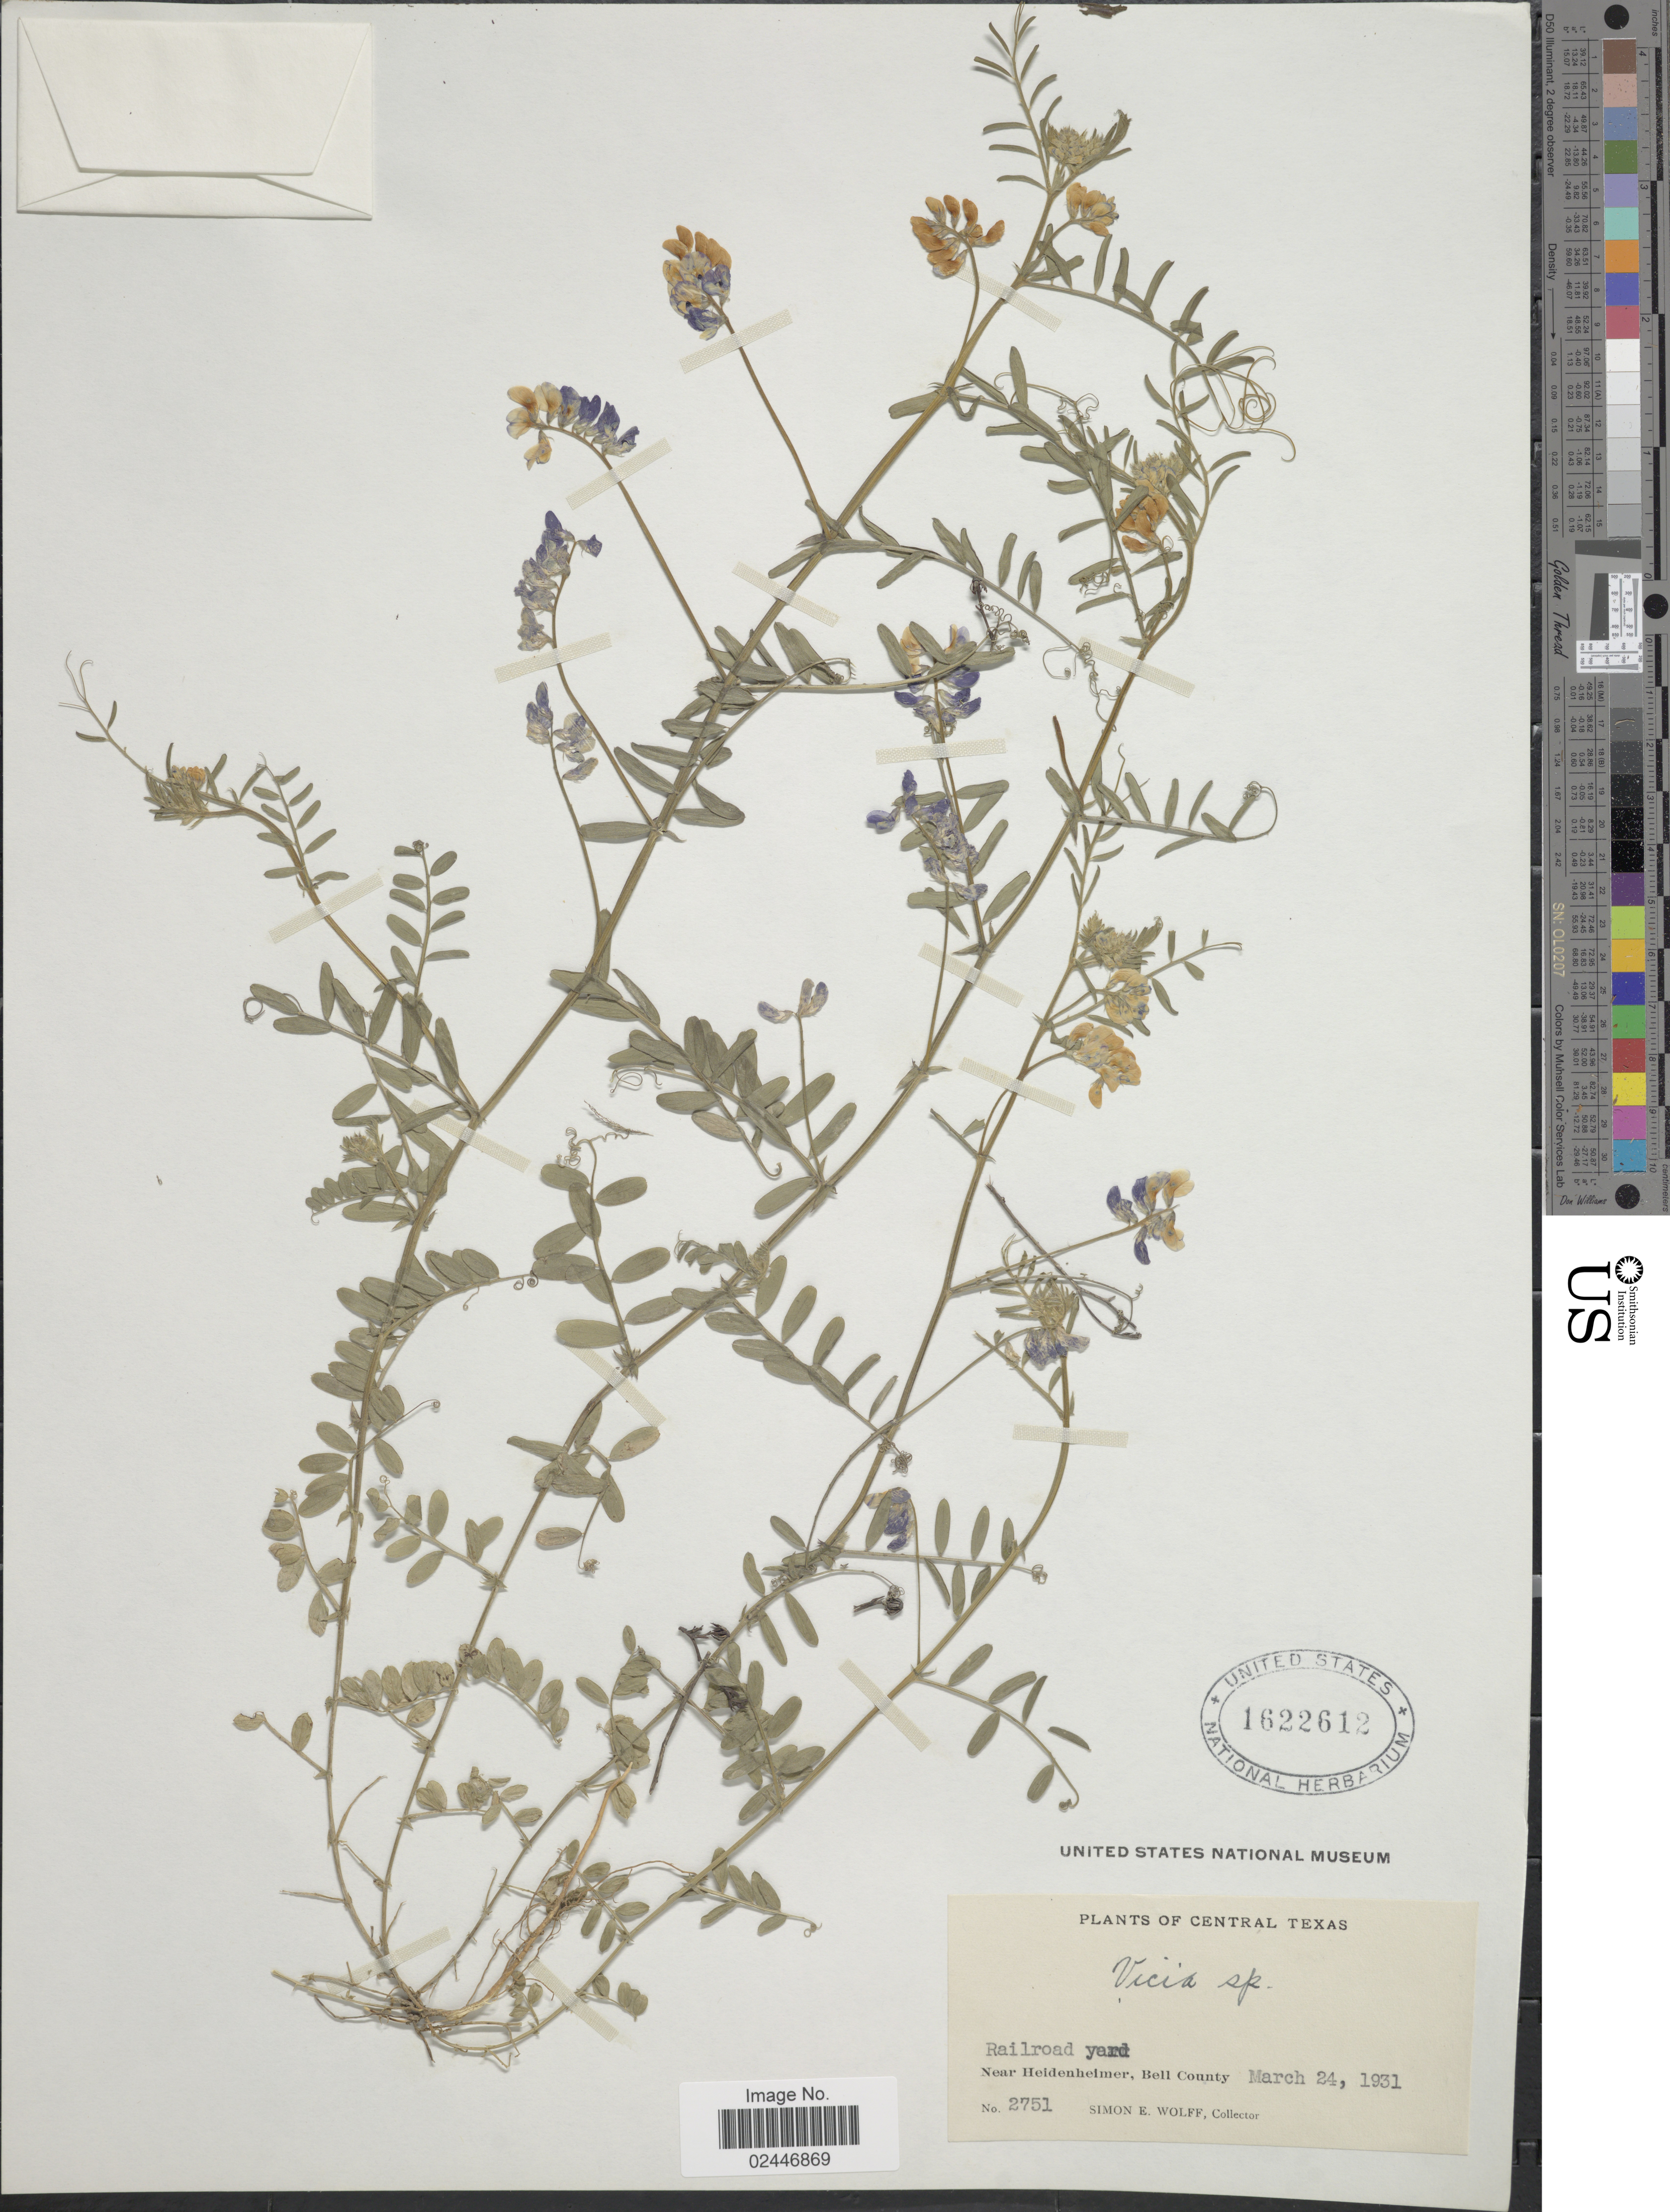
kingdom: Plantae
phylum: Tracheophyta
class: Magnoliopsida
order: Fabales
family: Fabaceae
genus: Vicia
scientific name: Vicia sp.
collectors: S. E. Wolff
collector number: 2751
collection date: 1931-03-24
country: United States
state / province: Texas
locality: Central Texas, Railroad yard, near Heidenheimer, Bell County.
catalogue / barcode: US 1622612